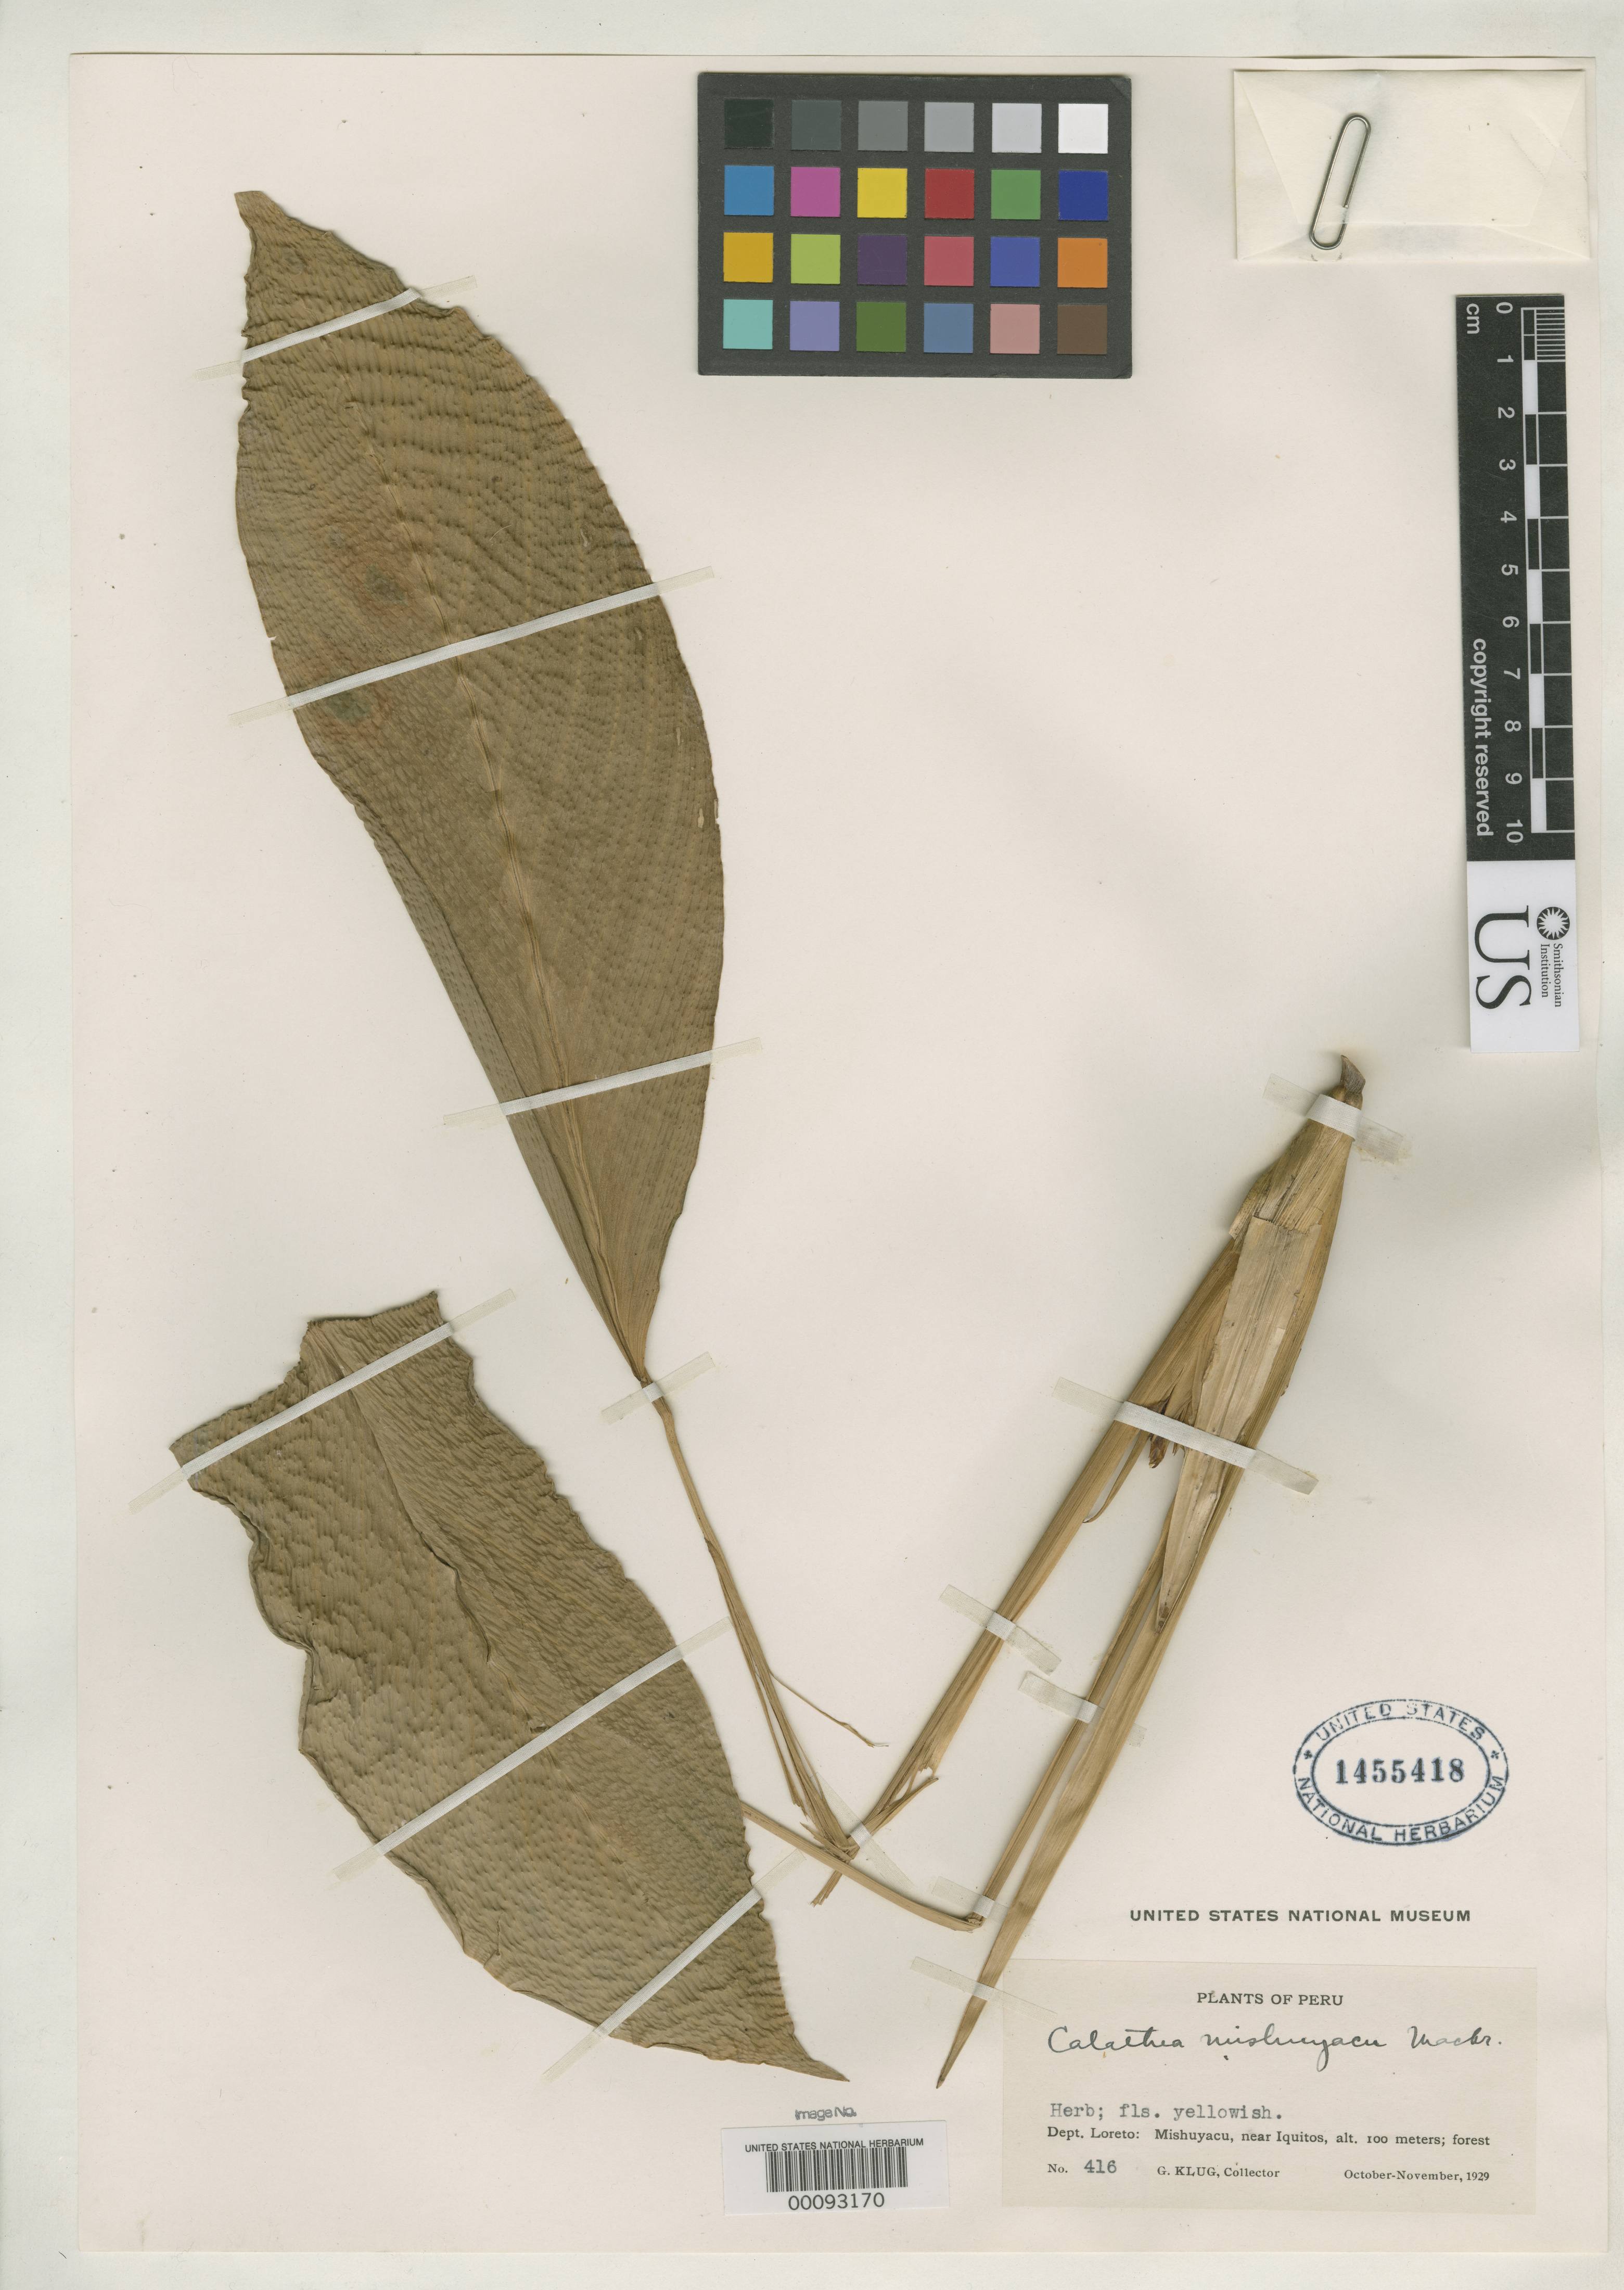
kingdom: Plantae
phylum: Tracheophyta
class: Liliopsida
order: Zingiberales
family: Marantaceae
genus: Calathea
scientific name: Calathea mishuyacu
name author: J.F. Macbr.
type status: Isotype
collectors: G. Klug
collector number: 416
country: Peru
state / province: Loreto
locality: Mishuyacu, near Iquitos.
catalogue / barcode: US 1455418